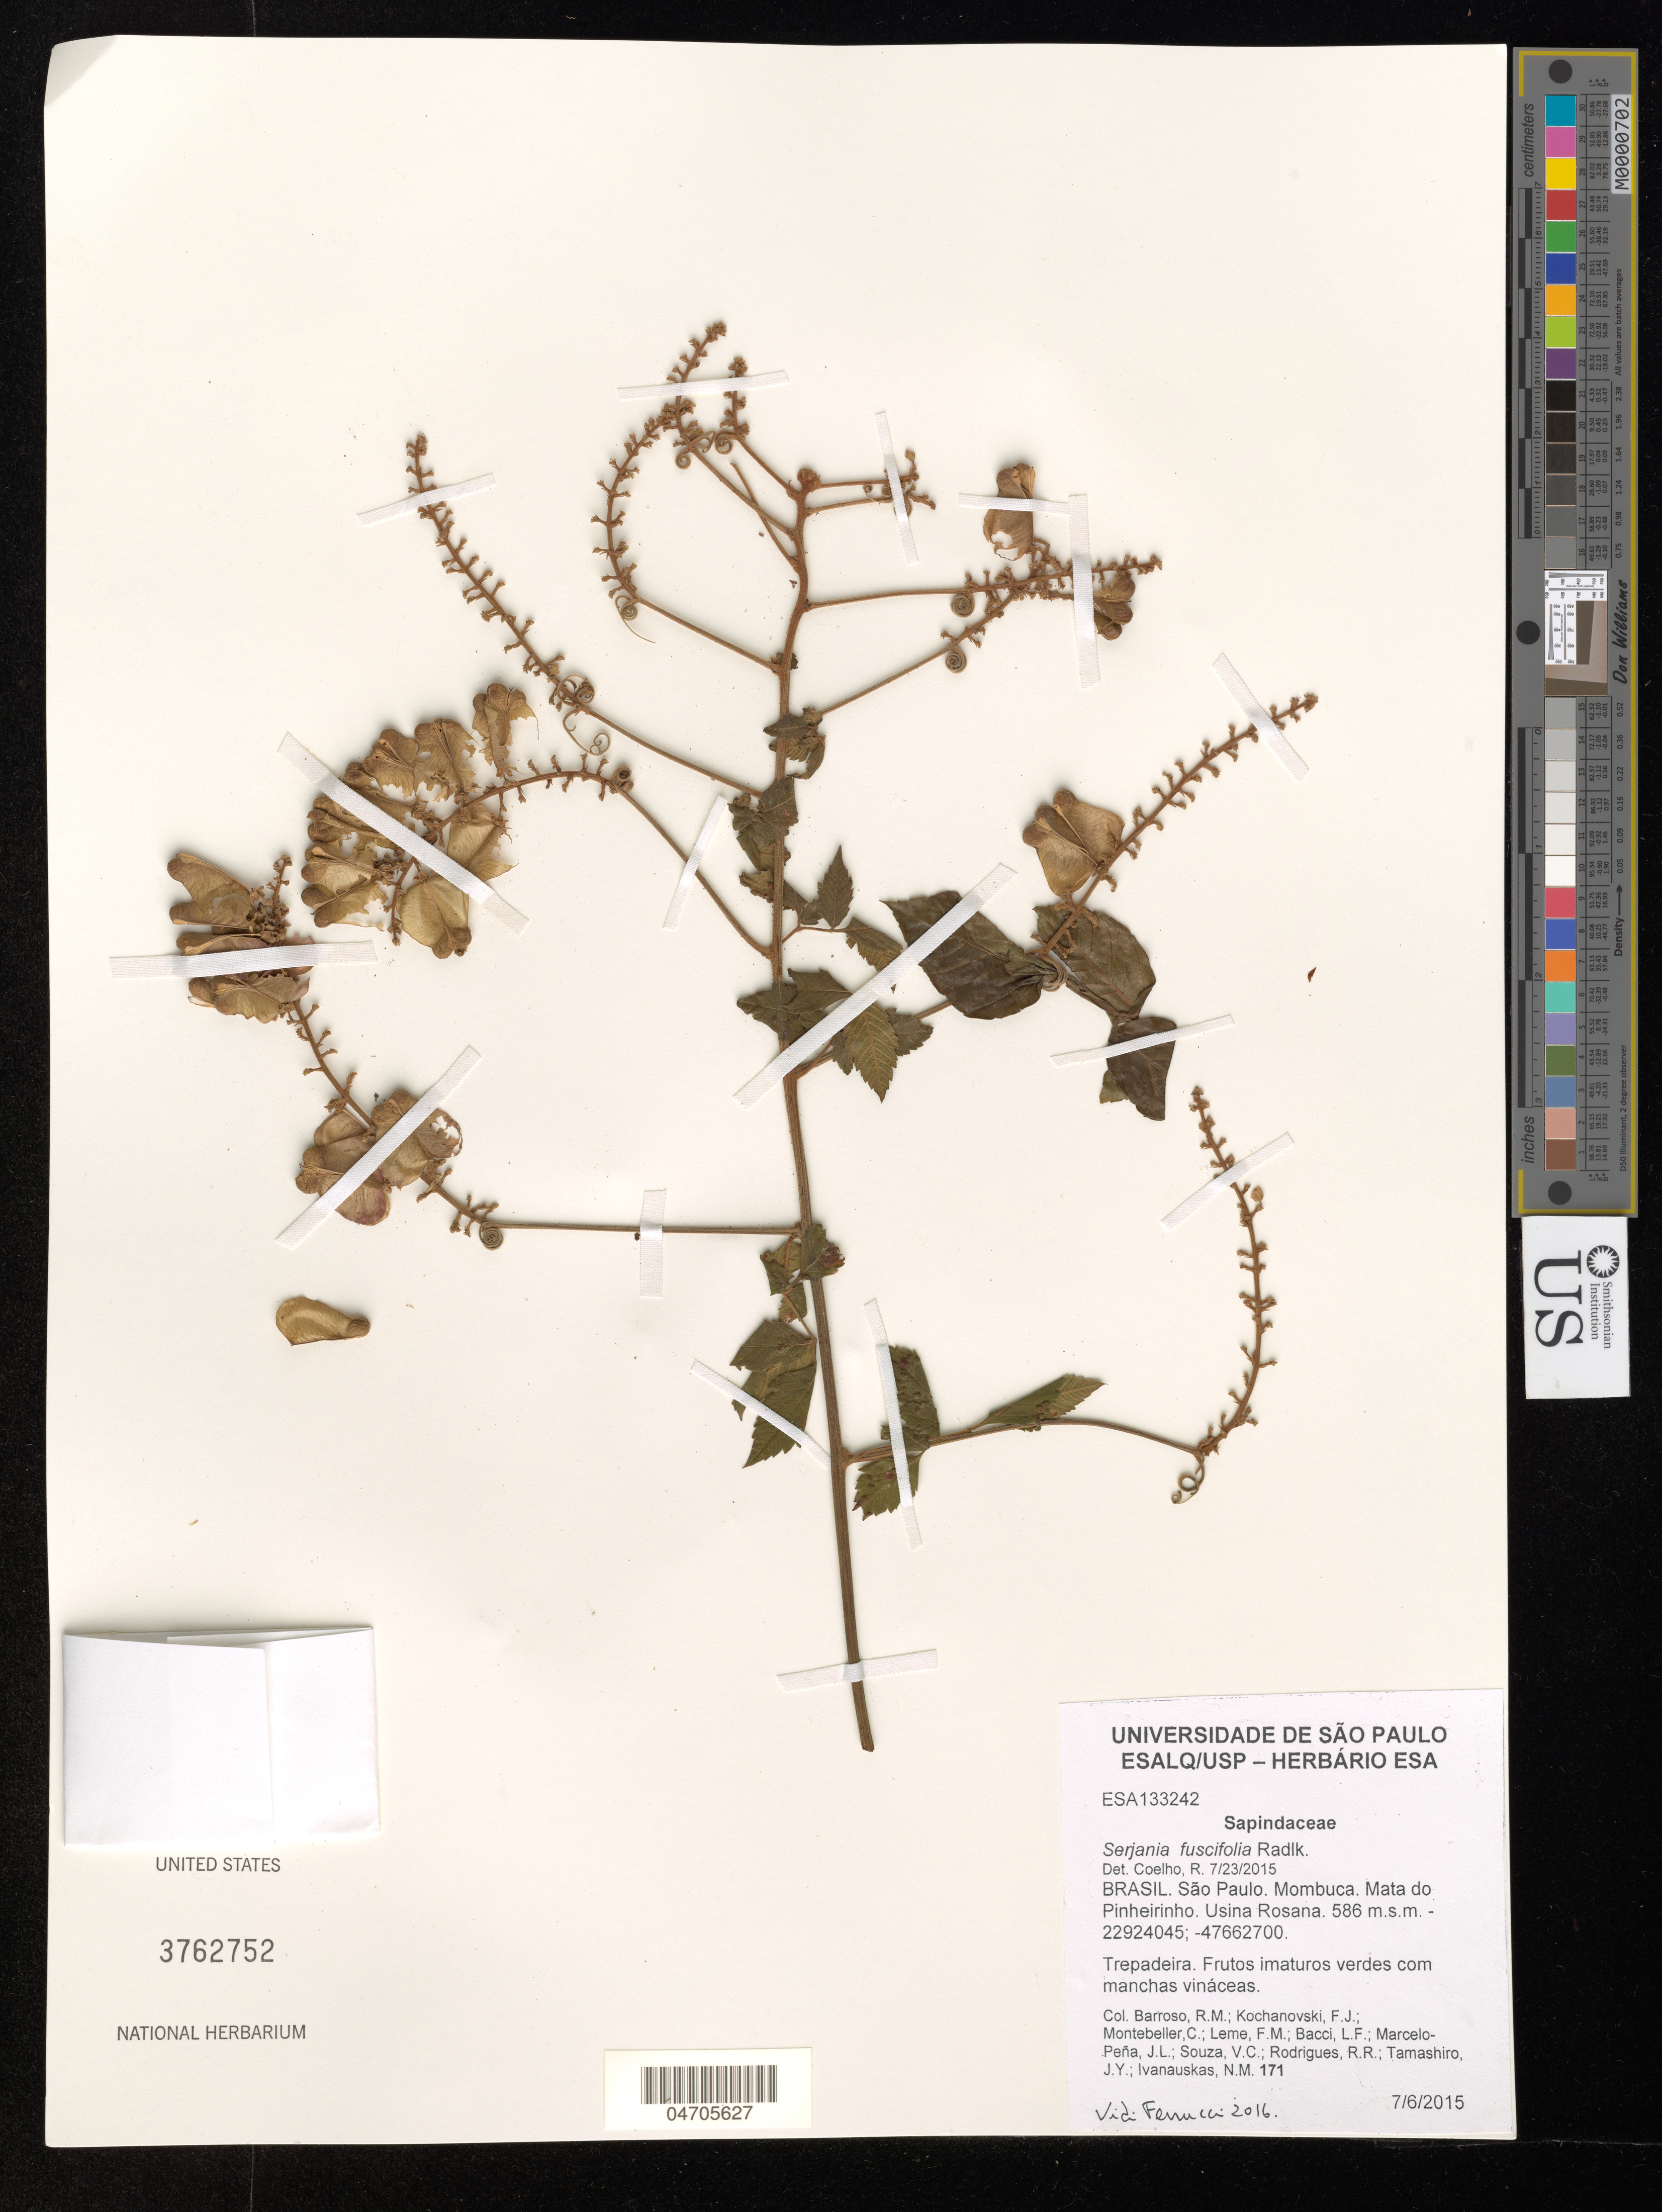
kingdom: Plantae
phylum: Tracheophyta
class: Magnoliopsida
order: Sapindales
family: Sapindaceae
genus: Serjania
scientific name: Serjania fuscifolia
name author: Radlk.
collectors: R. Barroso, F. Kochanovski, C. Montebeller & F. Leme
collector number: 171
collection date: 2015-06-07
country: Brazil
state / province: São Paulo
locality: Brasil. Mombuca. Mata do Pinheirinho. Usina Rosana.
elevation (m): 586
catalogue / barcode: US 3762752